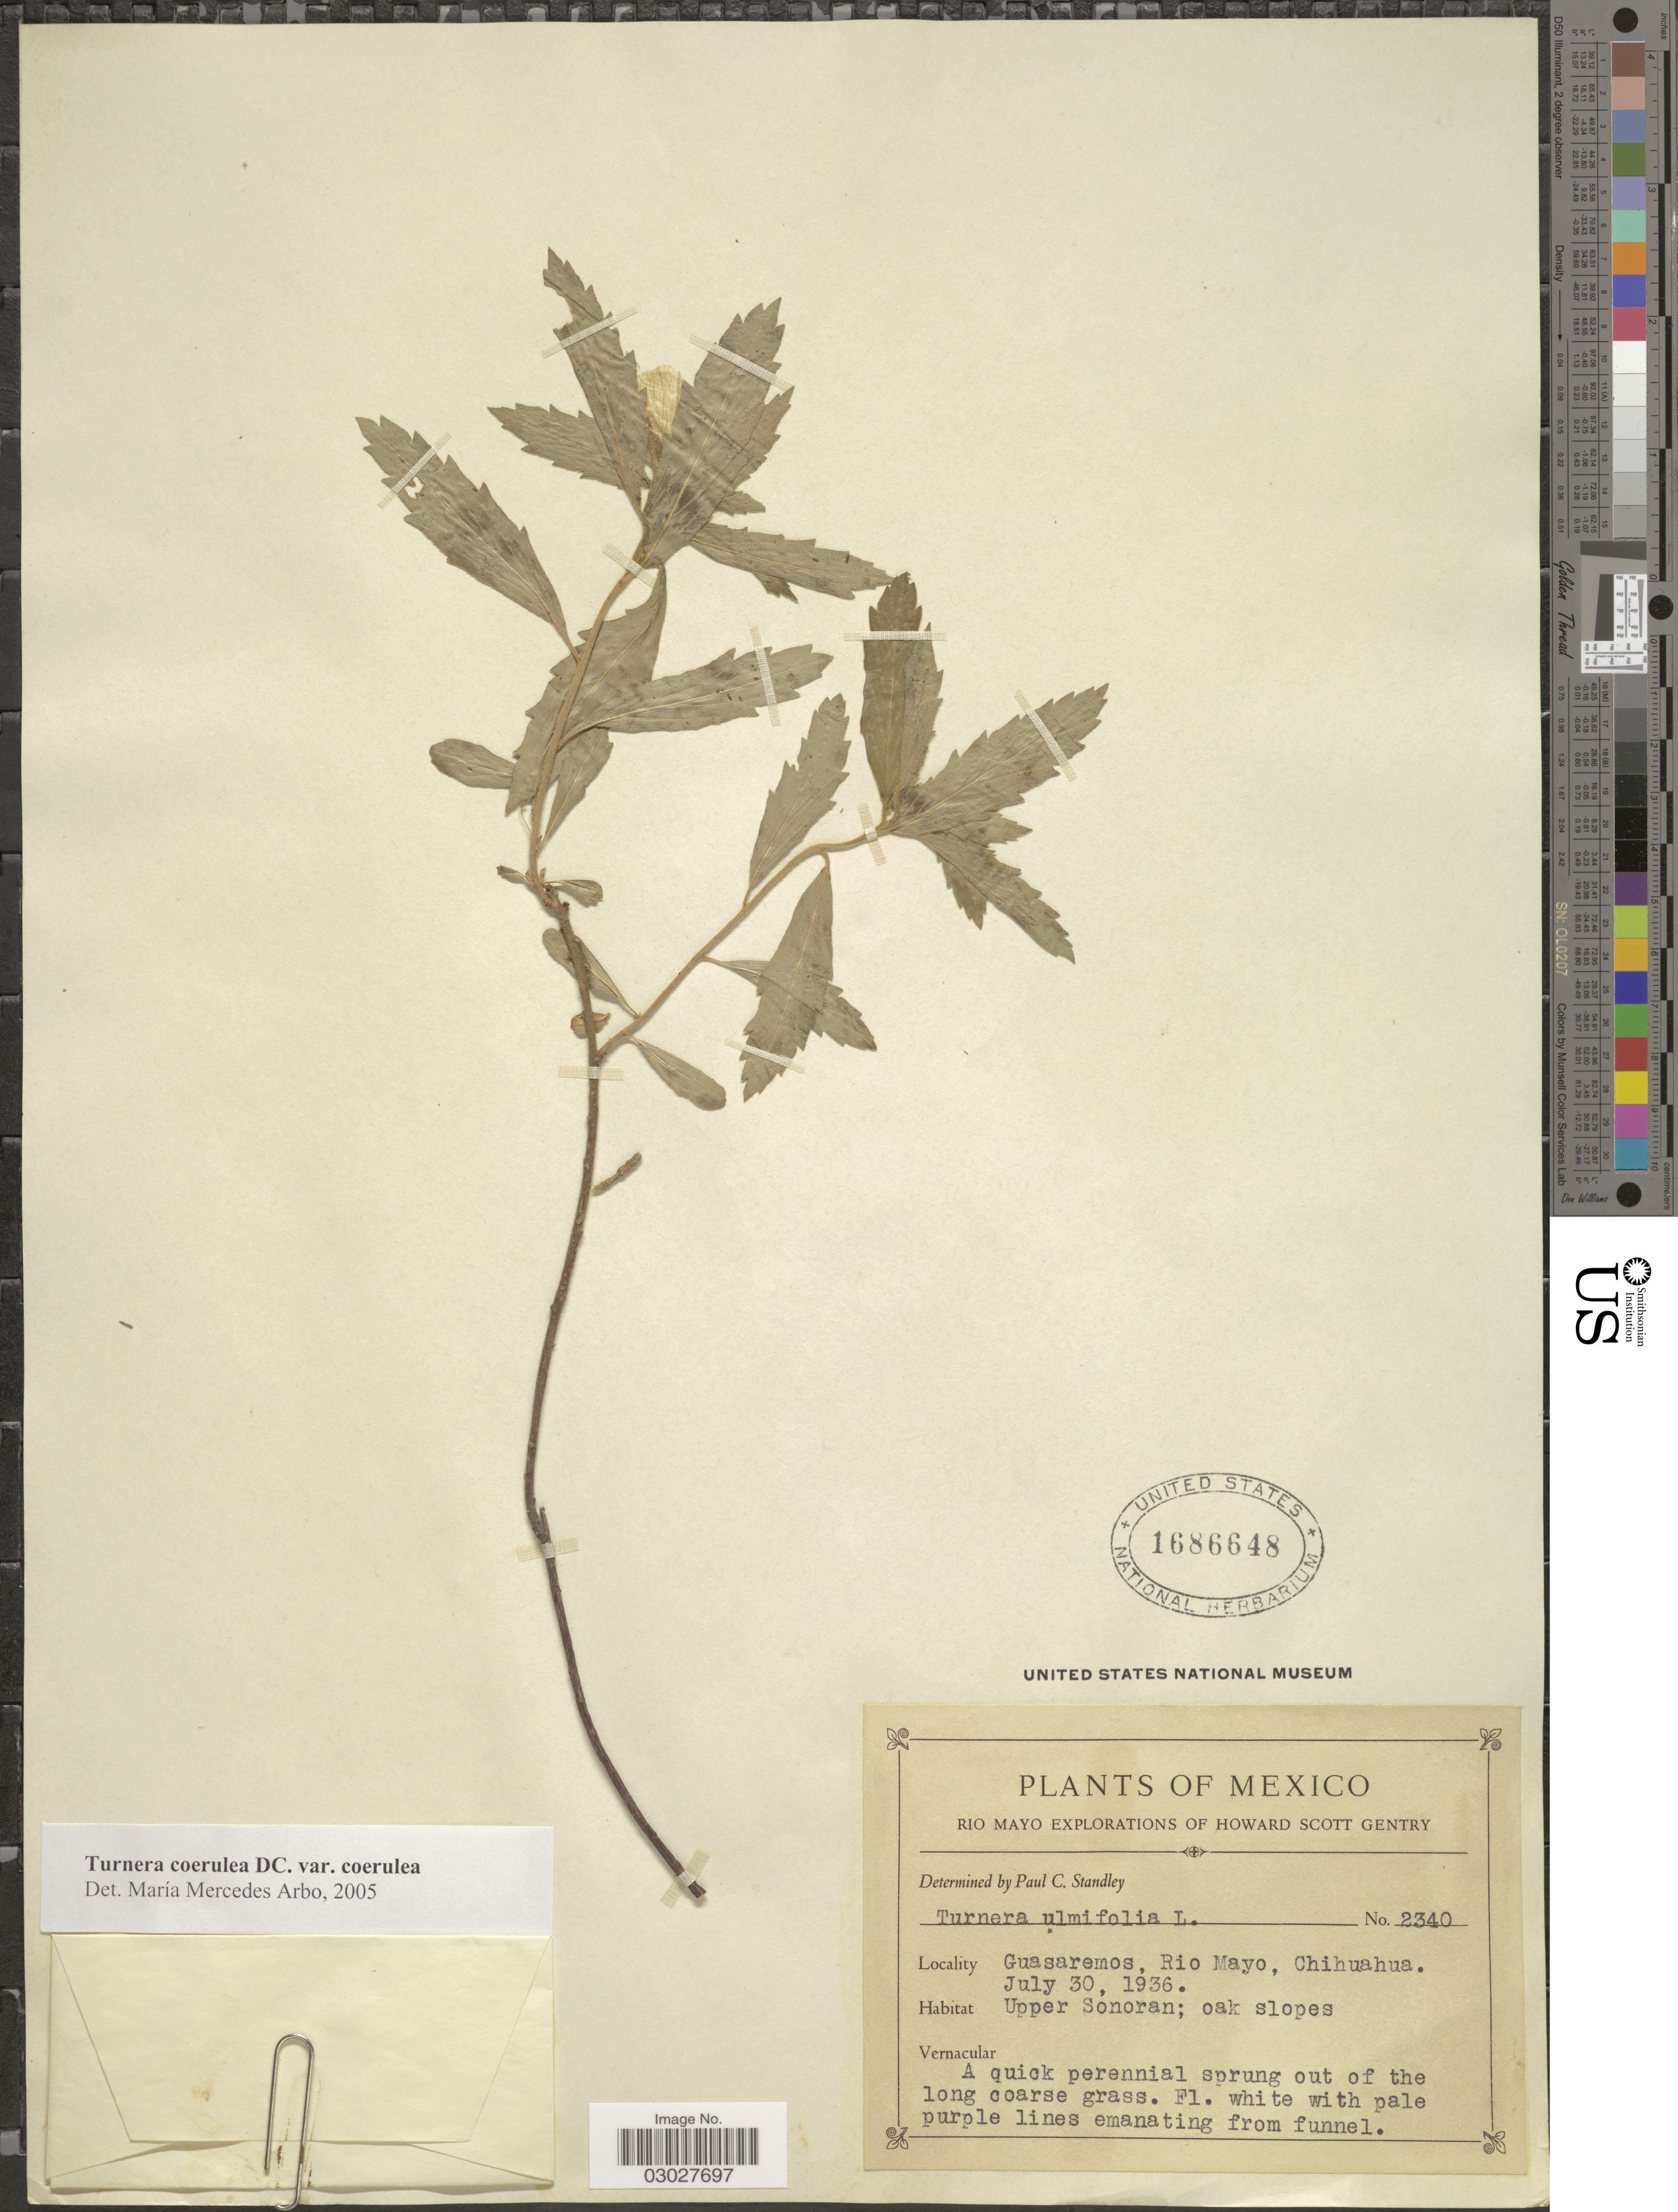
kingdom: Plantae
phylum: Tracheophyta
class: Magnoliopsida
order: Malpighiales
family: Turneraceae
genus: Turnera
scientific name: Turnera caerulea var. caerulea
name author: Moc. & Sessé ex DC.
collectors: H. S. Gentry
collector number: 2340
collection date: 1936-07-30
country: Mexico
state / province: Chihuahua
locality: Rio Mayo. Guasaremos. Upper Sonoran.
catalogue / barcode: US 1686648